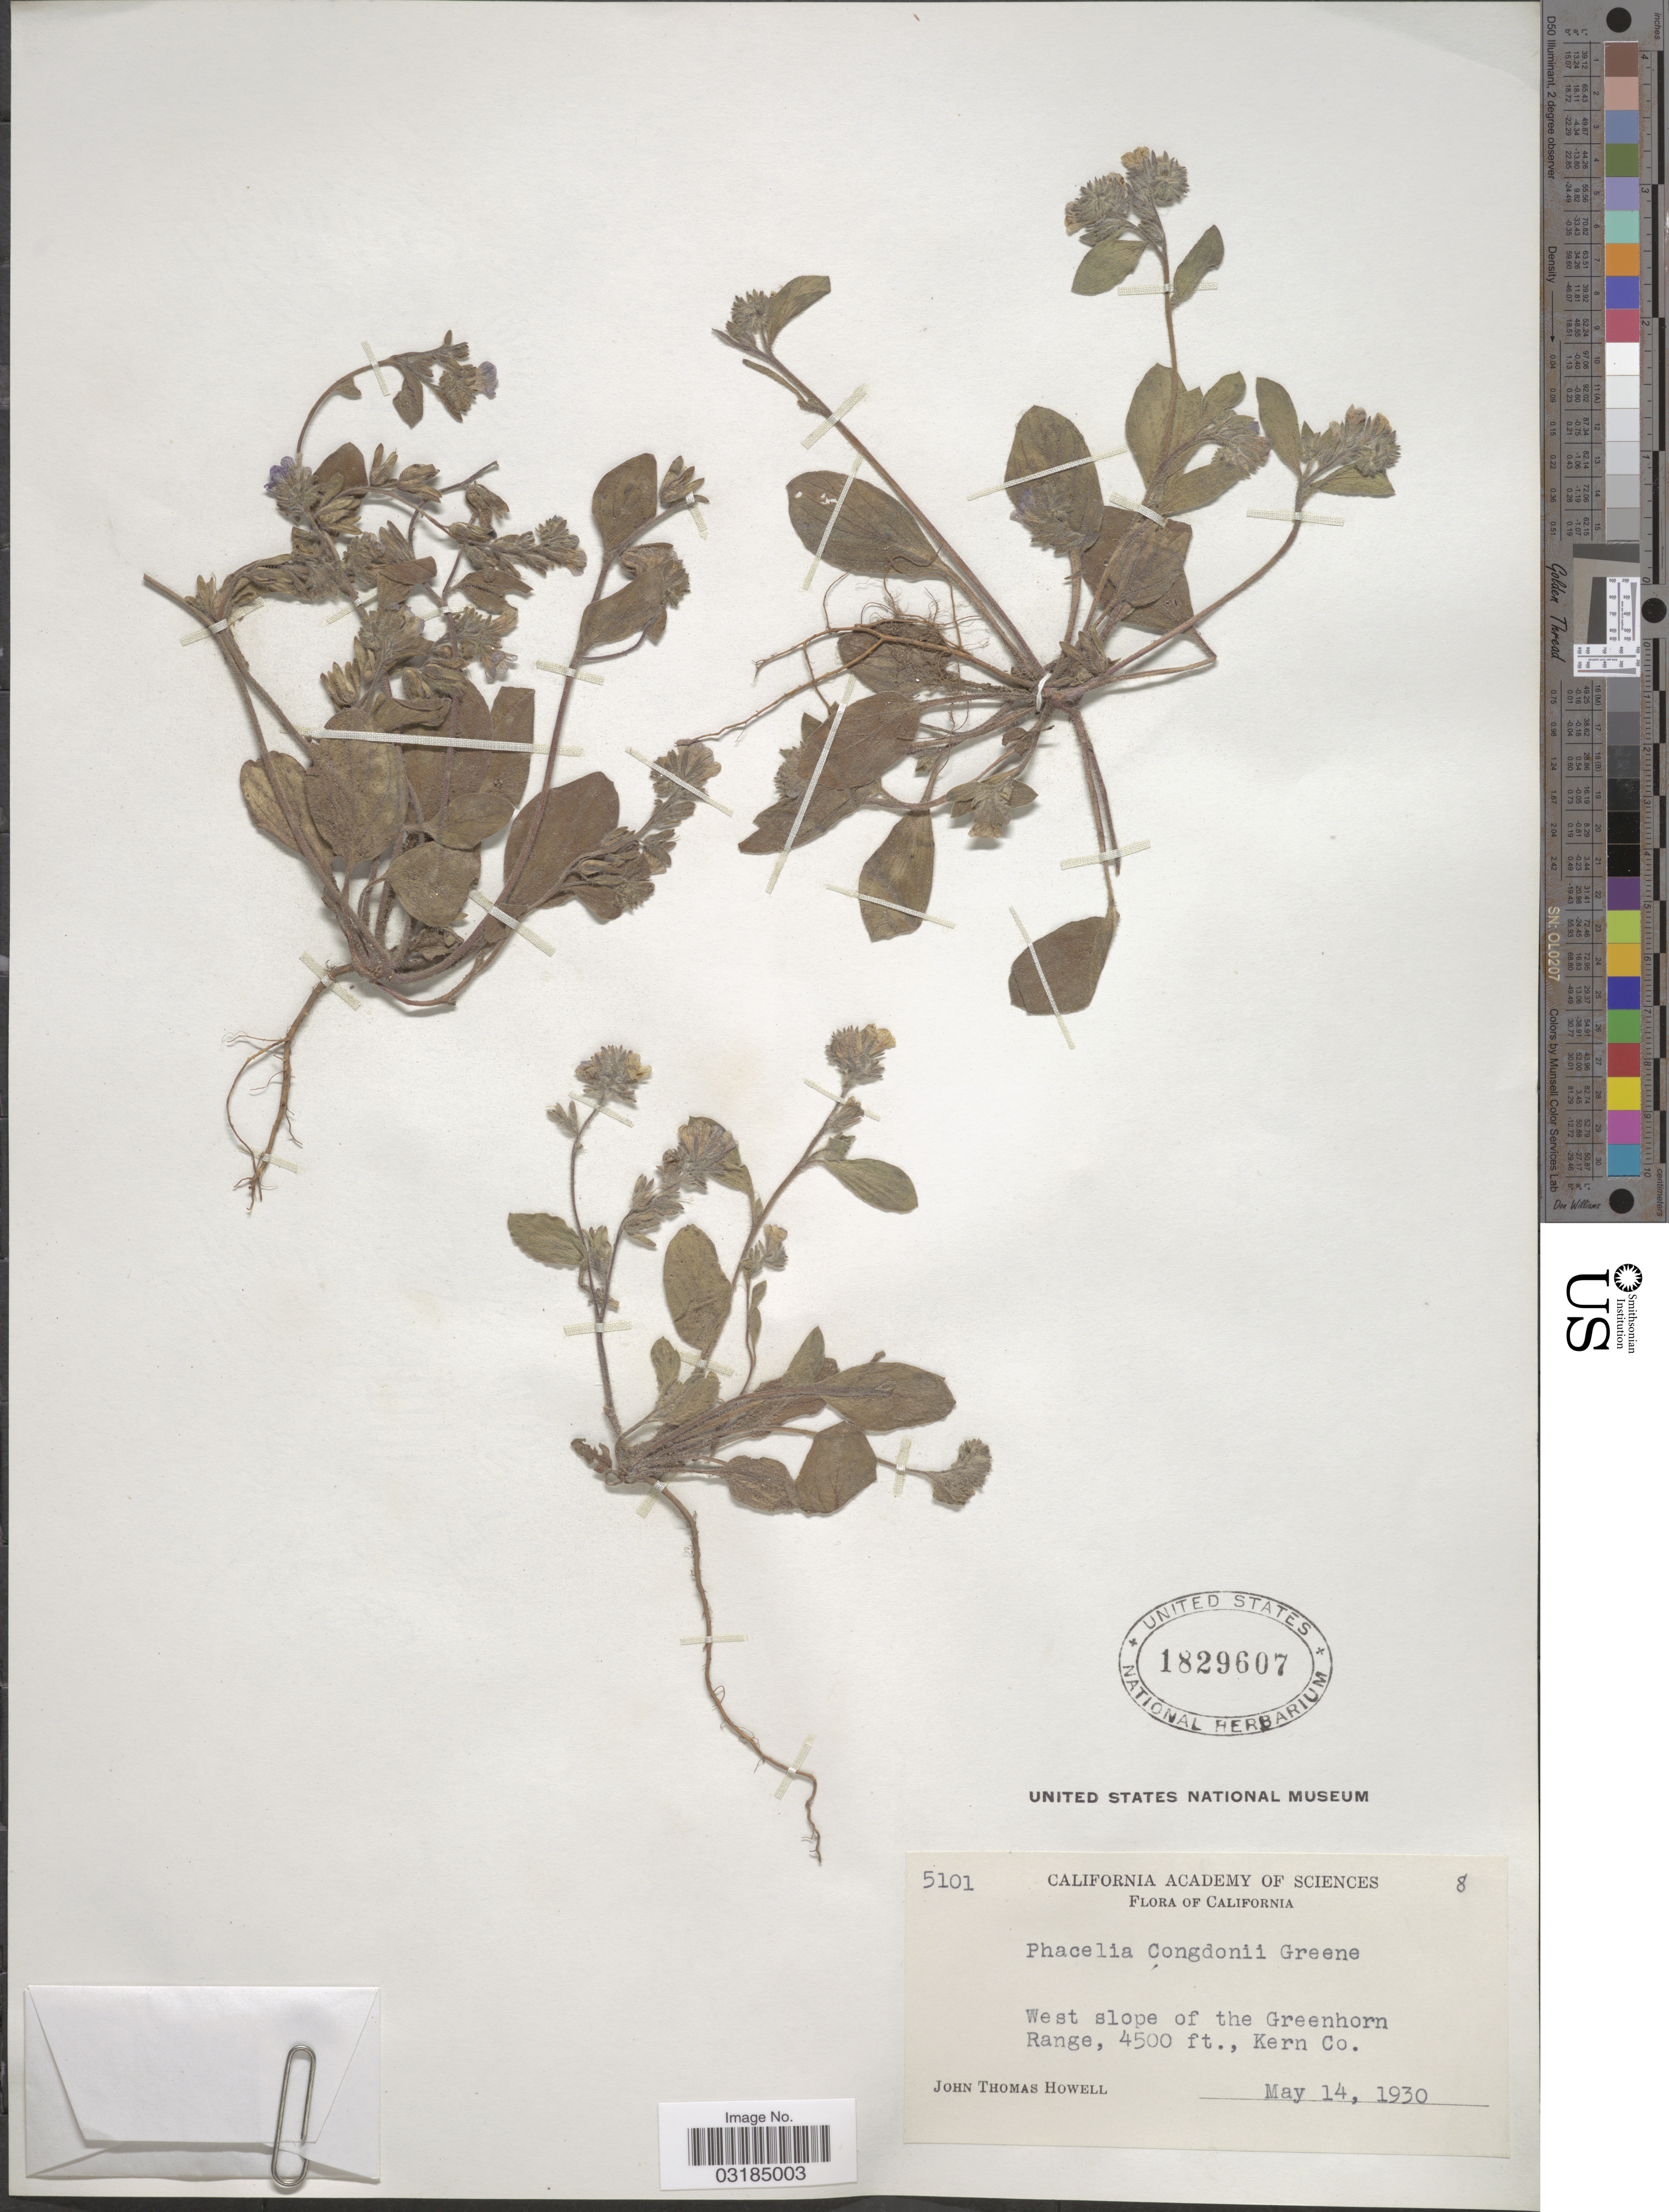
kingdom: Plantae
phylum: Tracheophyta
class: Magnoliopsida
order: Boraginales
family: Hydrophyllaceae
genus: Phacelia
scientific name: Phacelia congdonii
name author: S.W. Greene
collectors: J. T. Howell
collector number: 5101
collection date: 1930-05-14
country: United States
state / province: California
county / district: Kern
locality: West slope of the Greenhorn Range, Kern Co.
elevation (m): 1372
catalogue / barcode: US 1829607